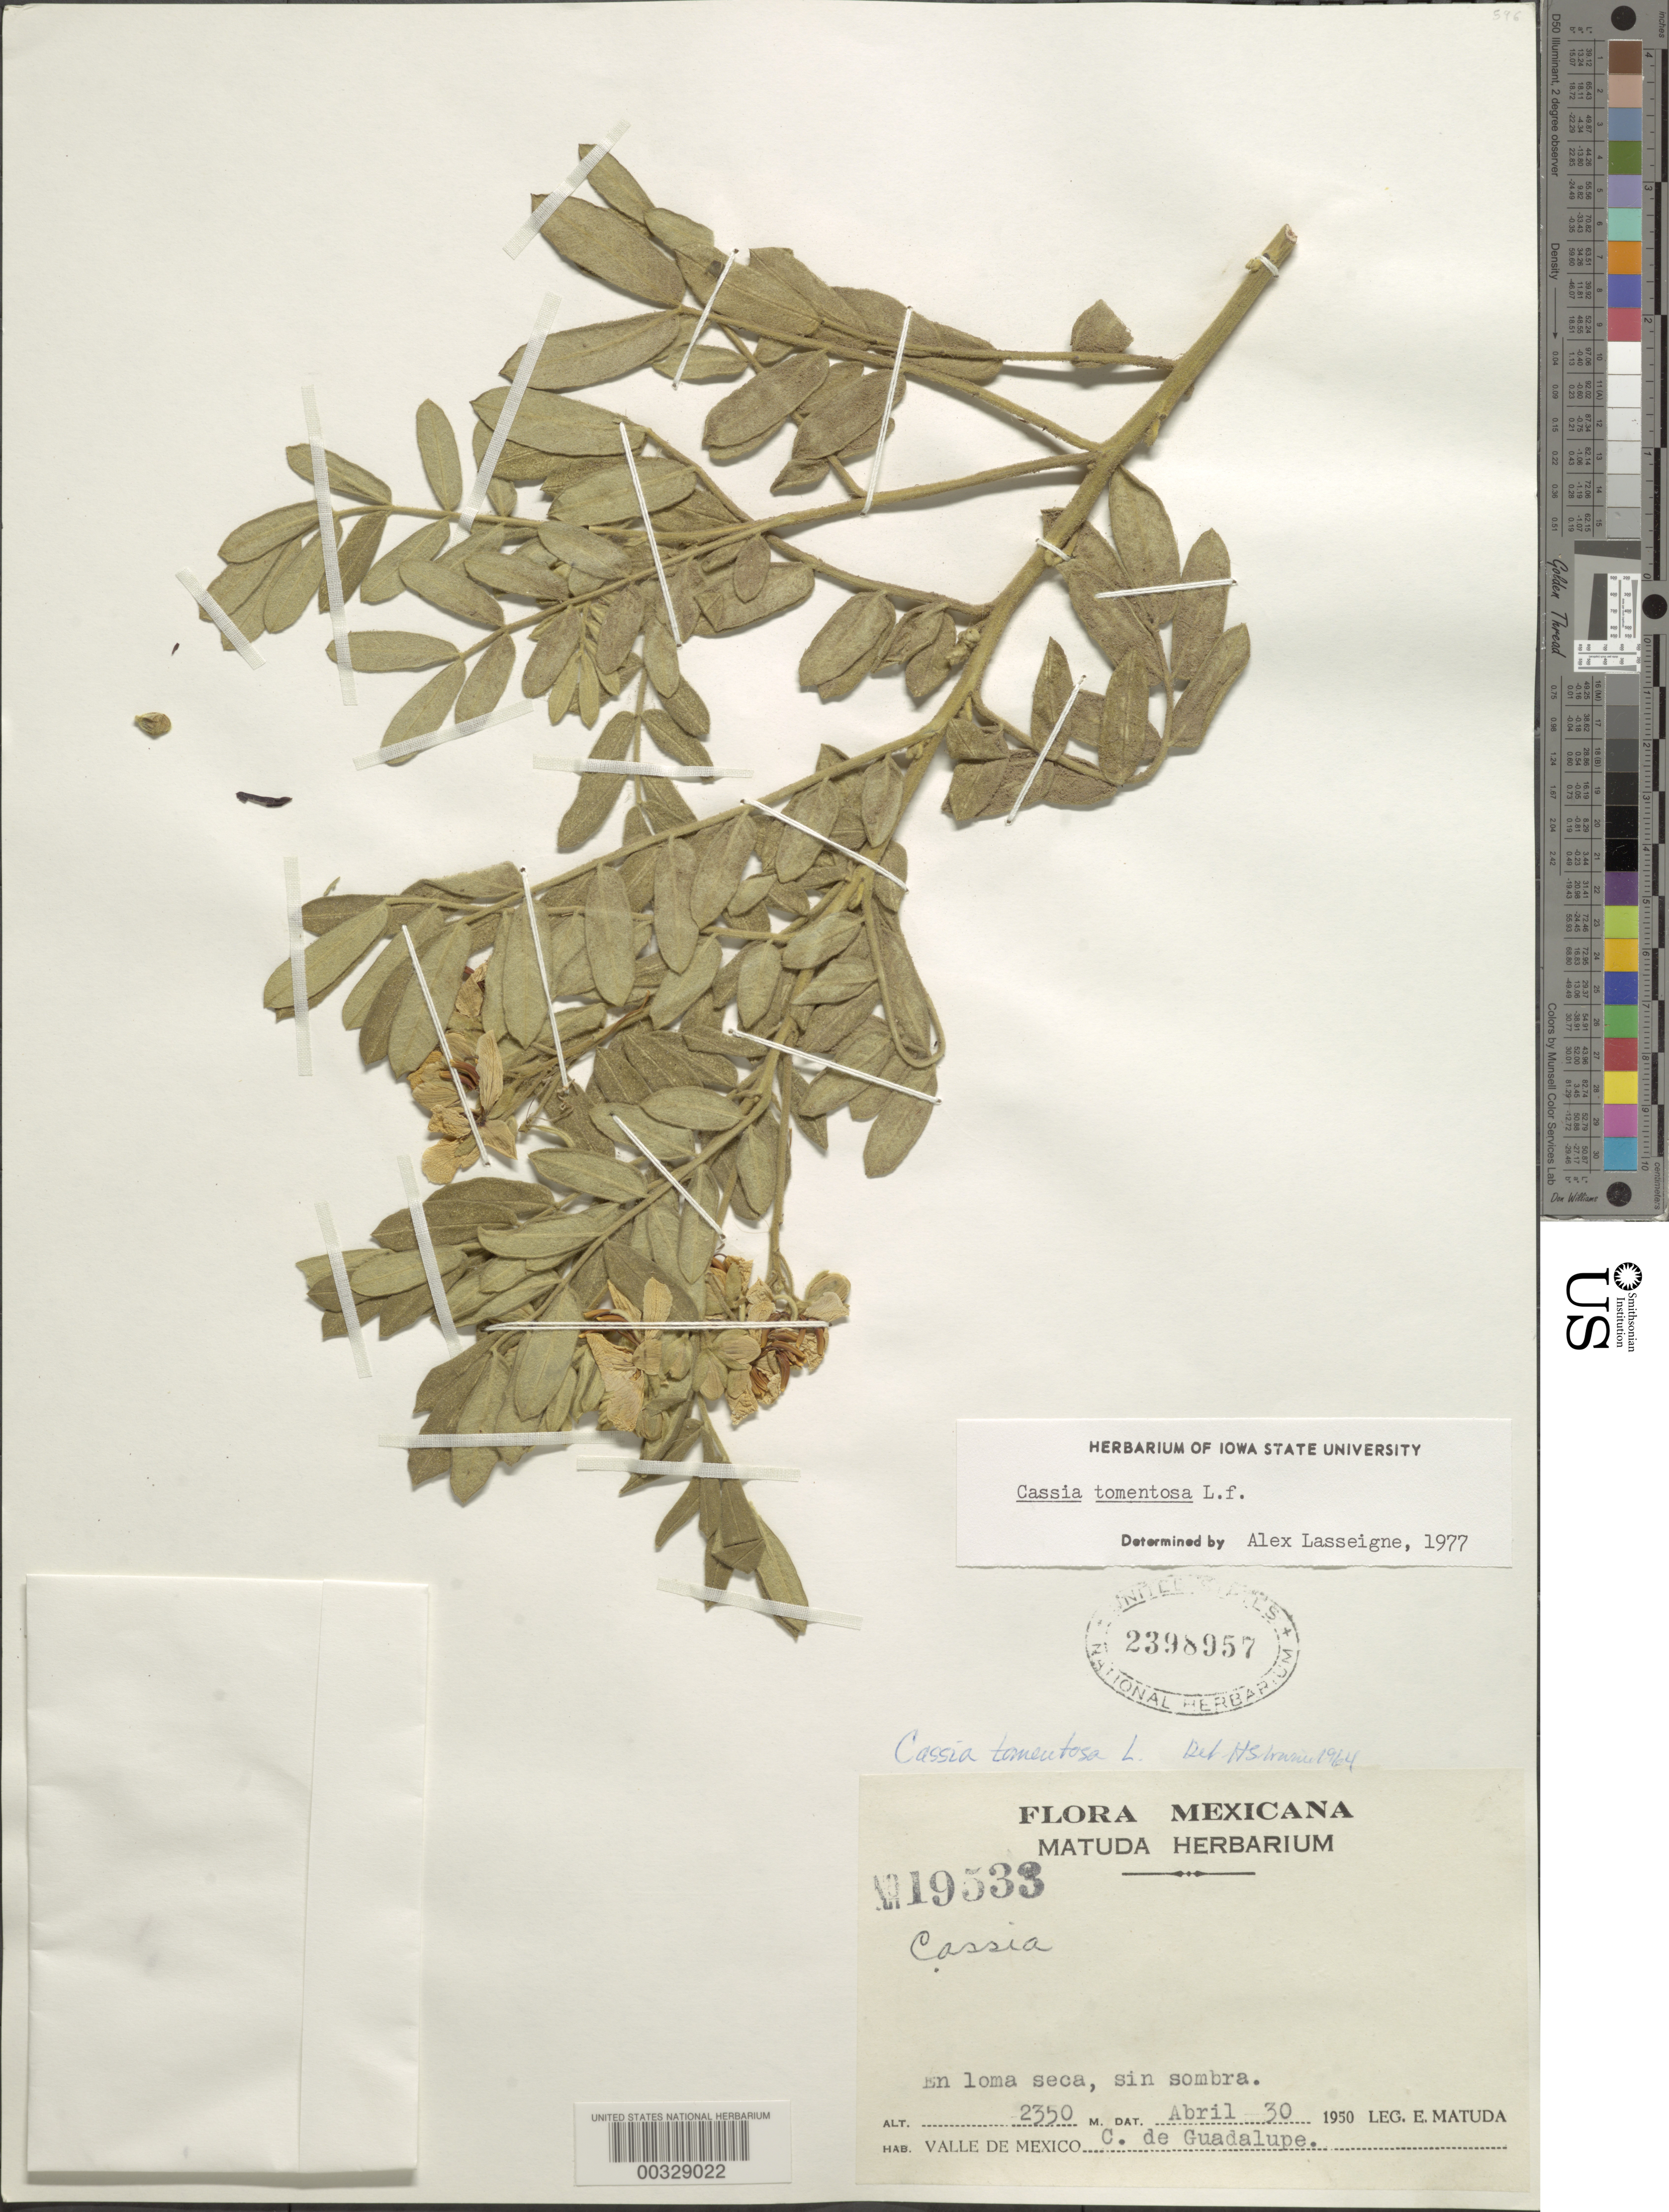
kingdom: Plantae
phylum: Tracheophyta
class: Magnoliopsida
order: Fabales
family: Fabaceae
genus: Senna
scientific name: Senna multiglandulosa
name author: (Jacq.) H.S. Irwin & Barneby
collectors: E. Matuda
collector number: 19533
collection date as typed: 30 Apr 1950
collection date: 1950-04-30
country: Mexico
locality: Valle de mexico; c. de Guadalupe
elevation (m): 2350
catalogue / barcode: US 2398957